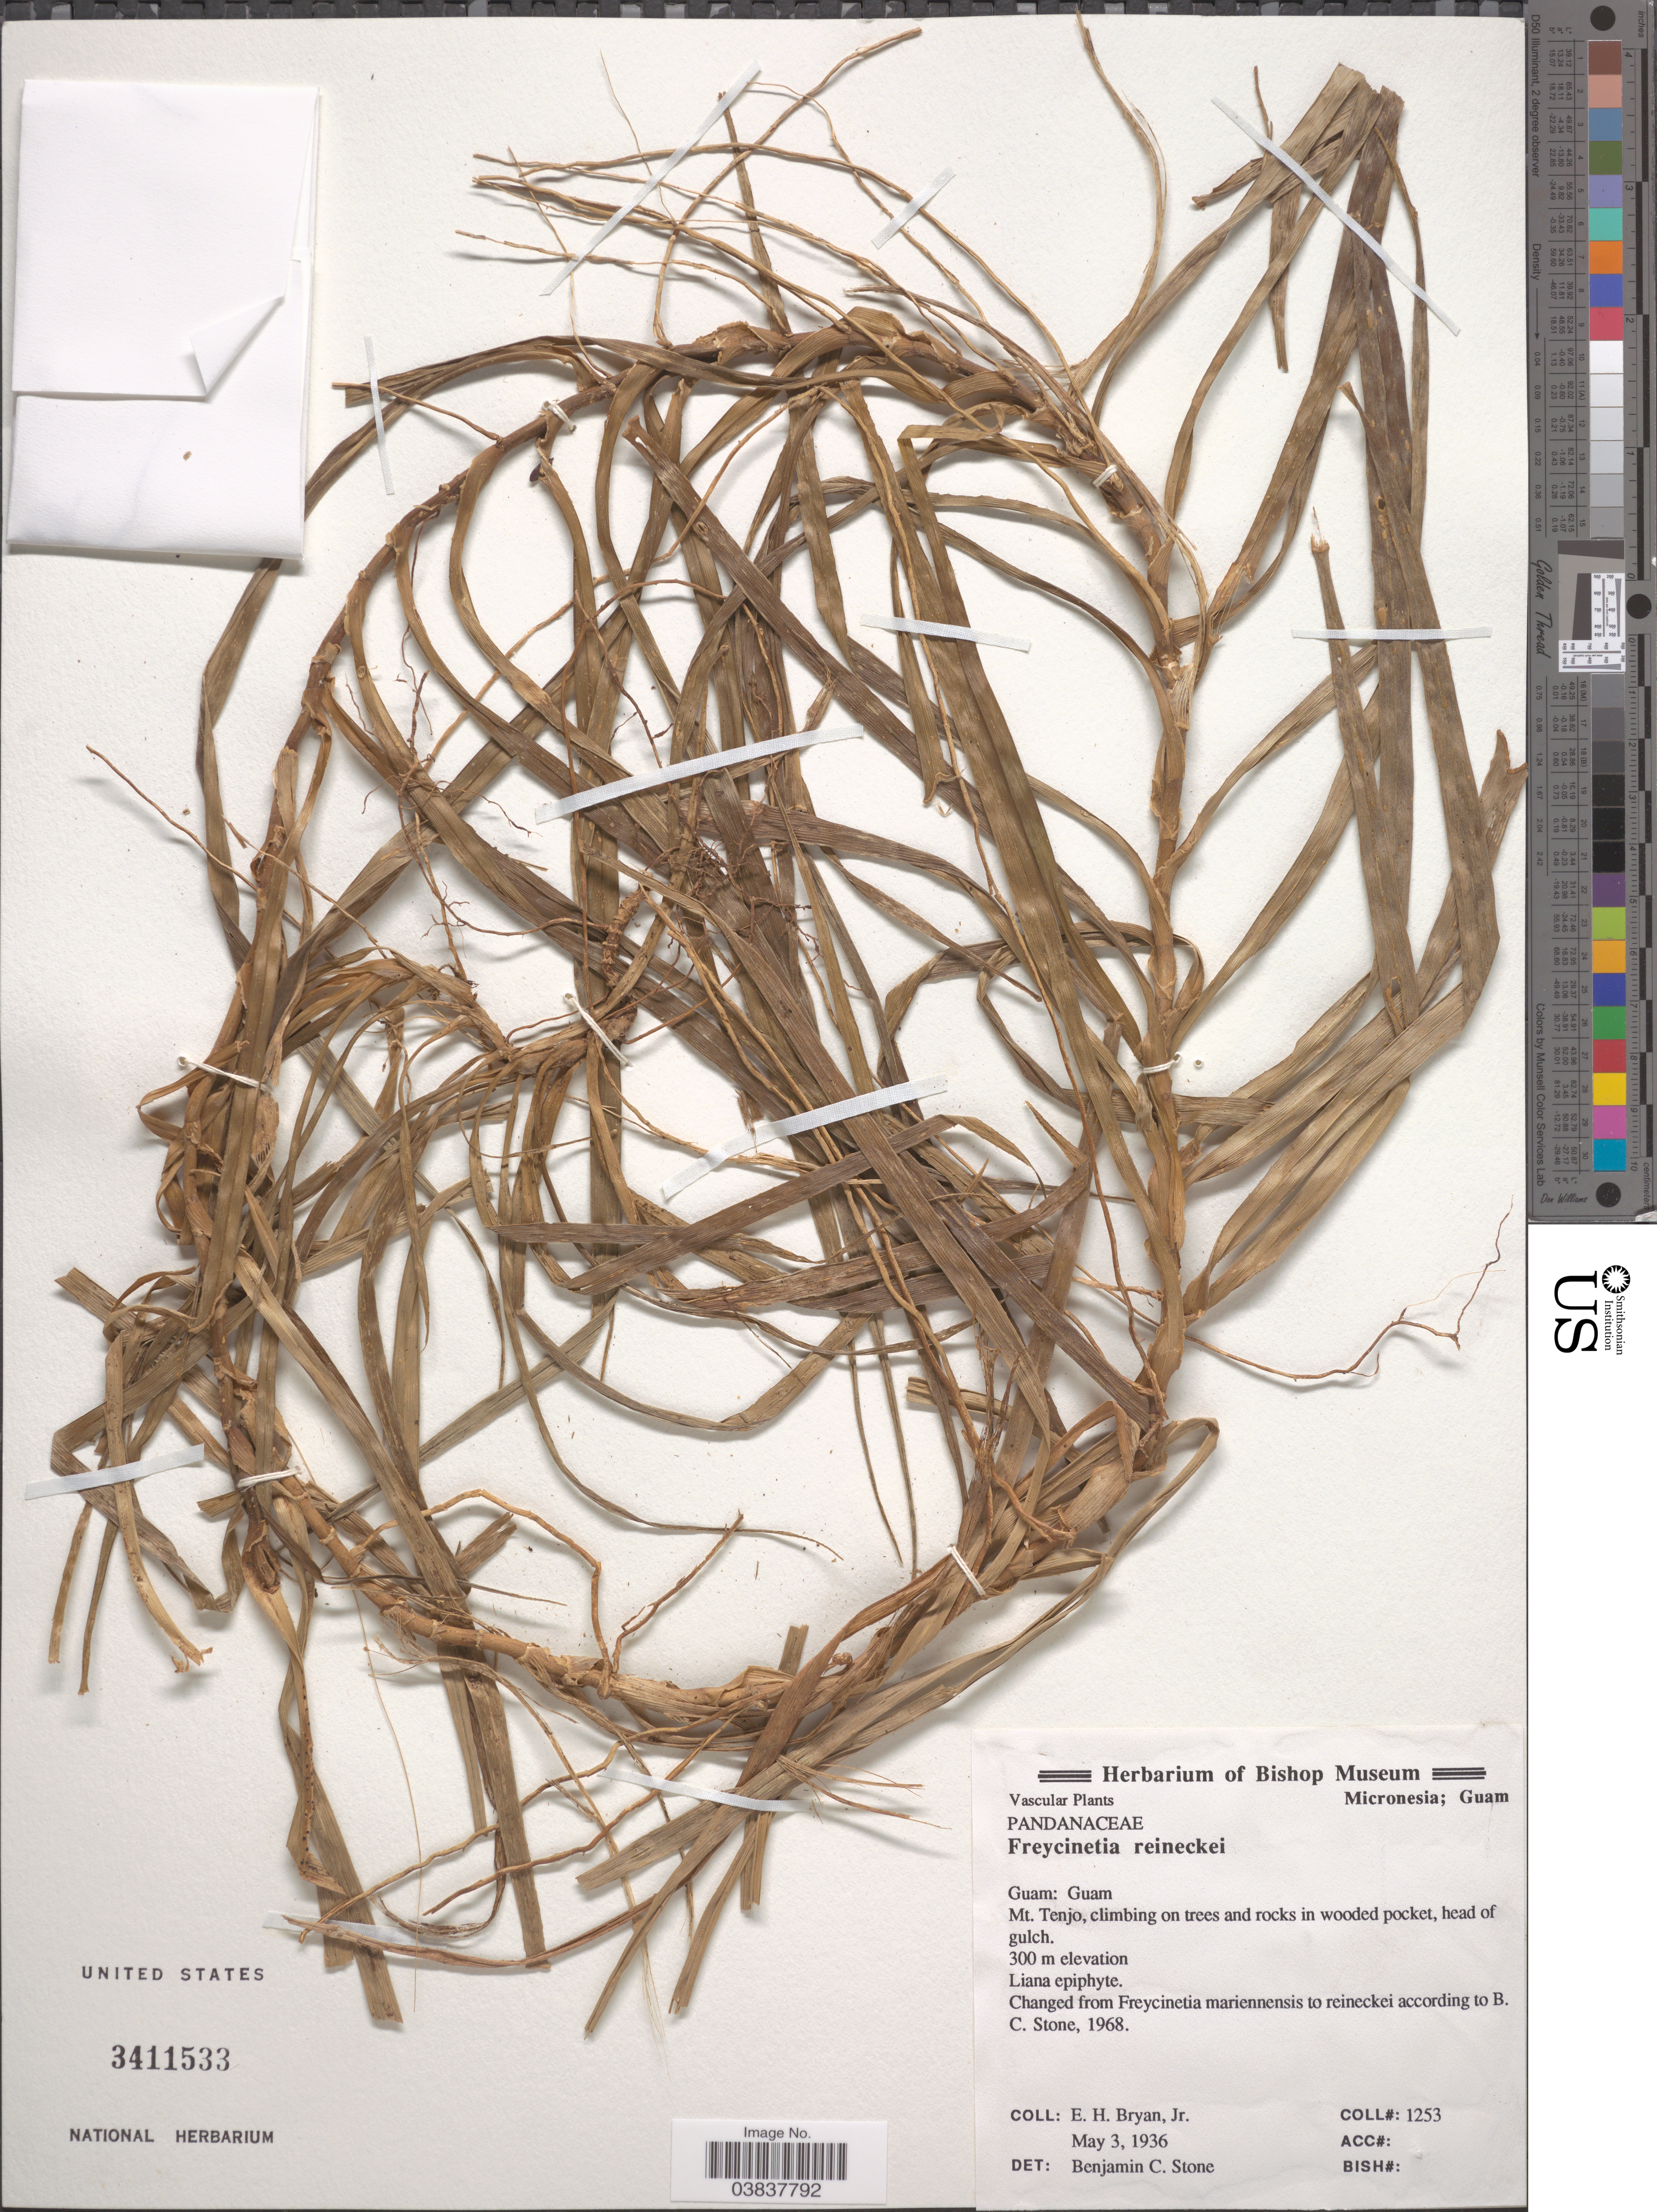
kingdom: Plantae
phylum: Tracheophyta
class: Liliopsida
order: Pandanales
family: Pandanaceae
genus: Freycinetia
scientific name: Freycinetia reineckei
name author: Warb. ex Reinecke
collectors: E. Bryan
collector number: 1253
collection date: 1936-05-03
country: Guam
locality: Mt. Tenjo, head of gulch.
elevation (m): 300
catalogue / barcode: US 3411533